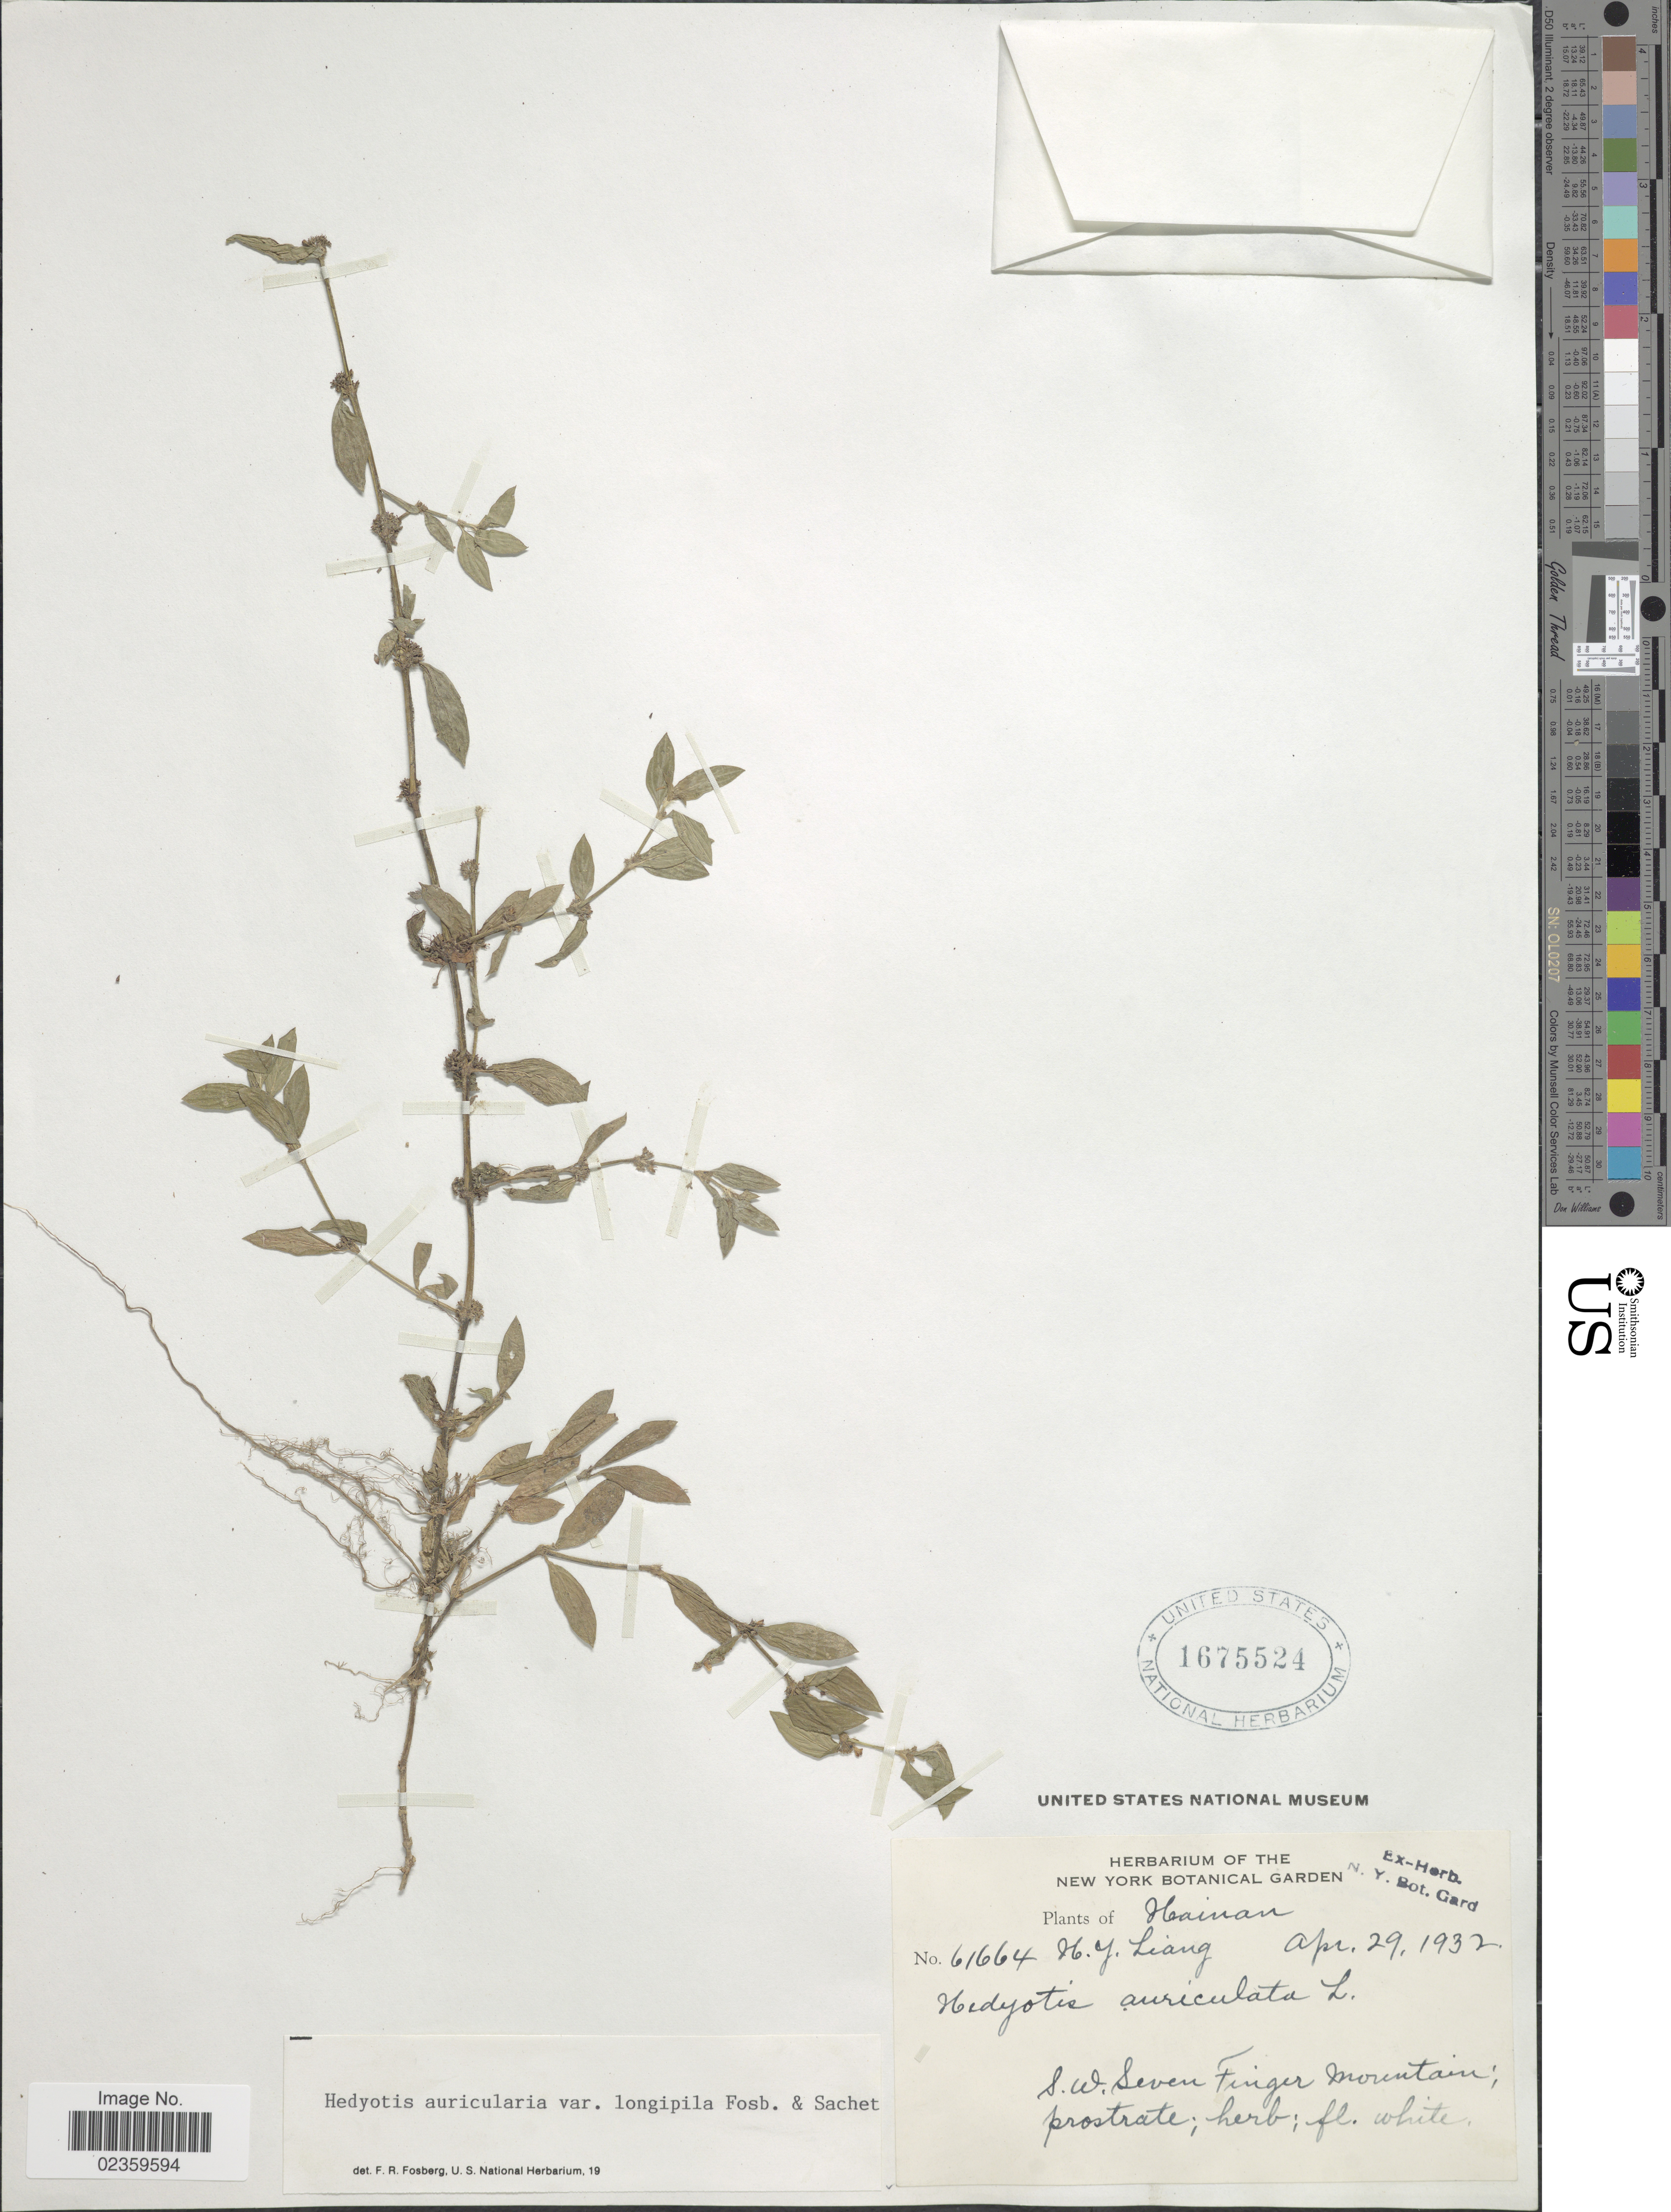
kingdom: Plantae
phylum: Tracheophyta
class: Magnoliopsida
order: Gentianales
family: Rubiaceae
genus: Exallage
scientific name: Exallage auricularia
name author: (L.) Bremek.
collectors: H. Y. Liang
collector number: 61664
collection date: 1932-04-29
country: China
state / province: Hainan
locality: S.W. Seven Finger Mountain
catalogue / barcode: US 1675524